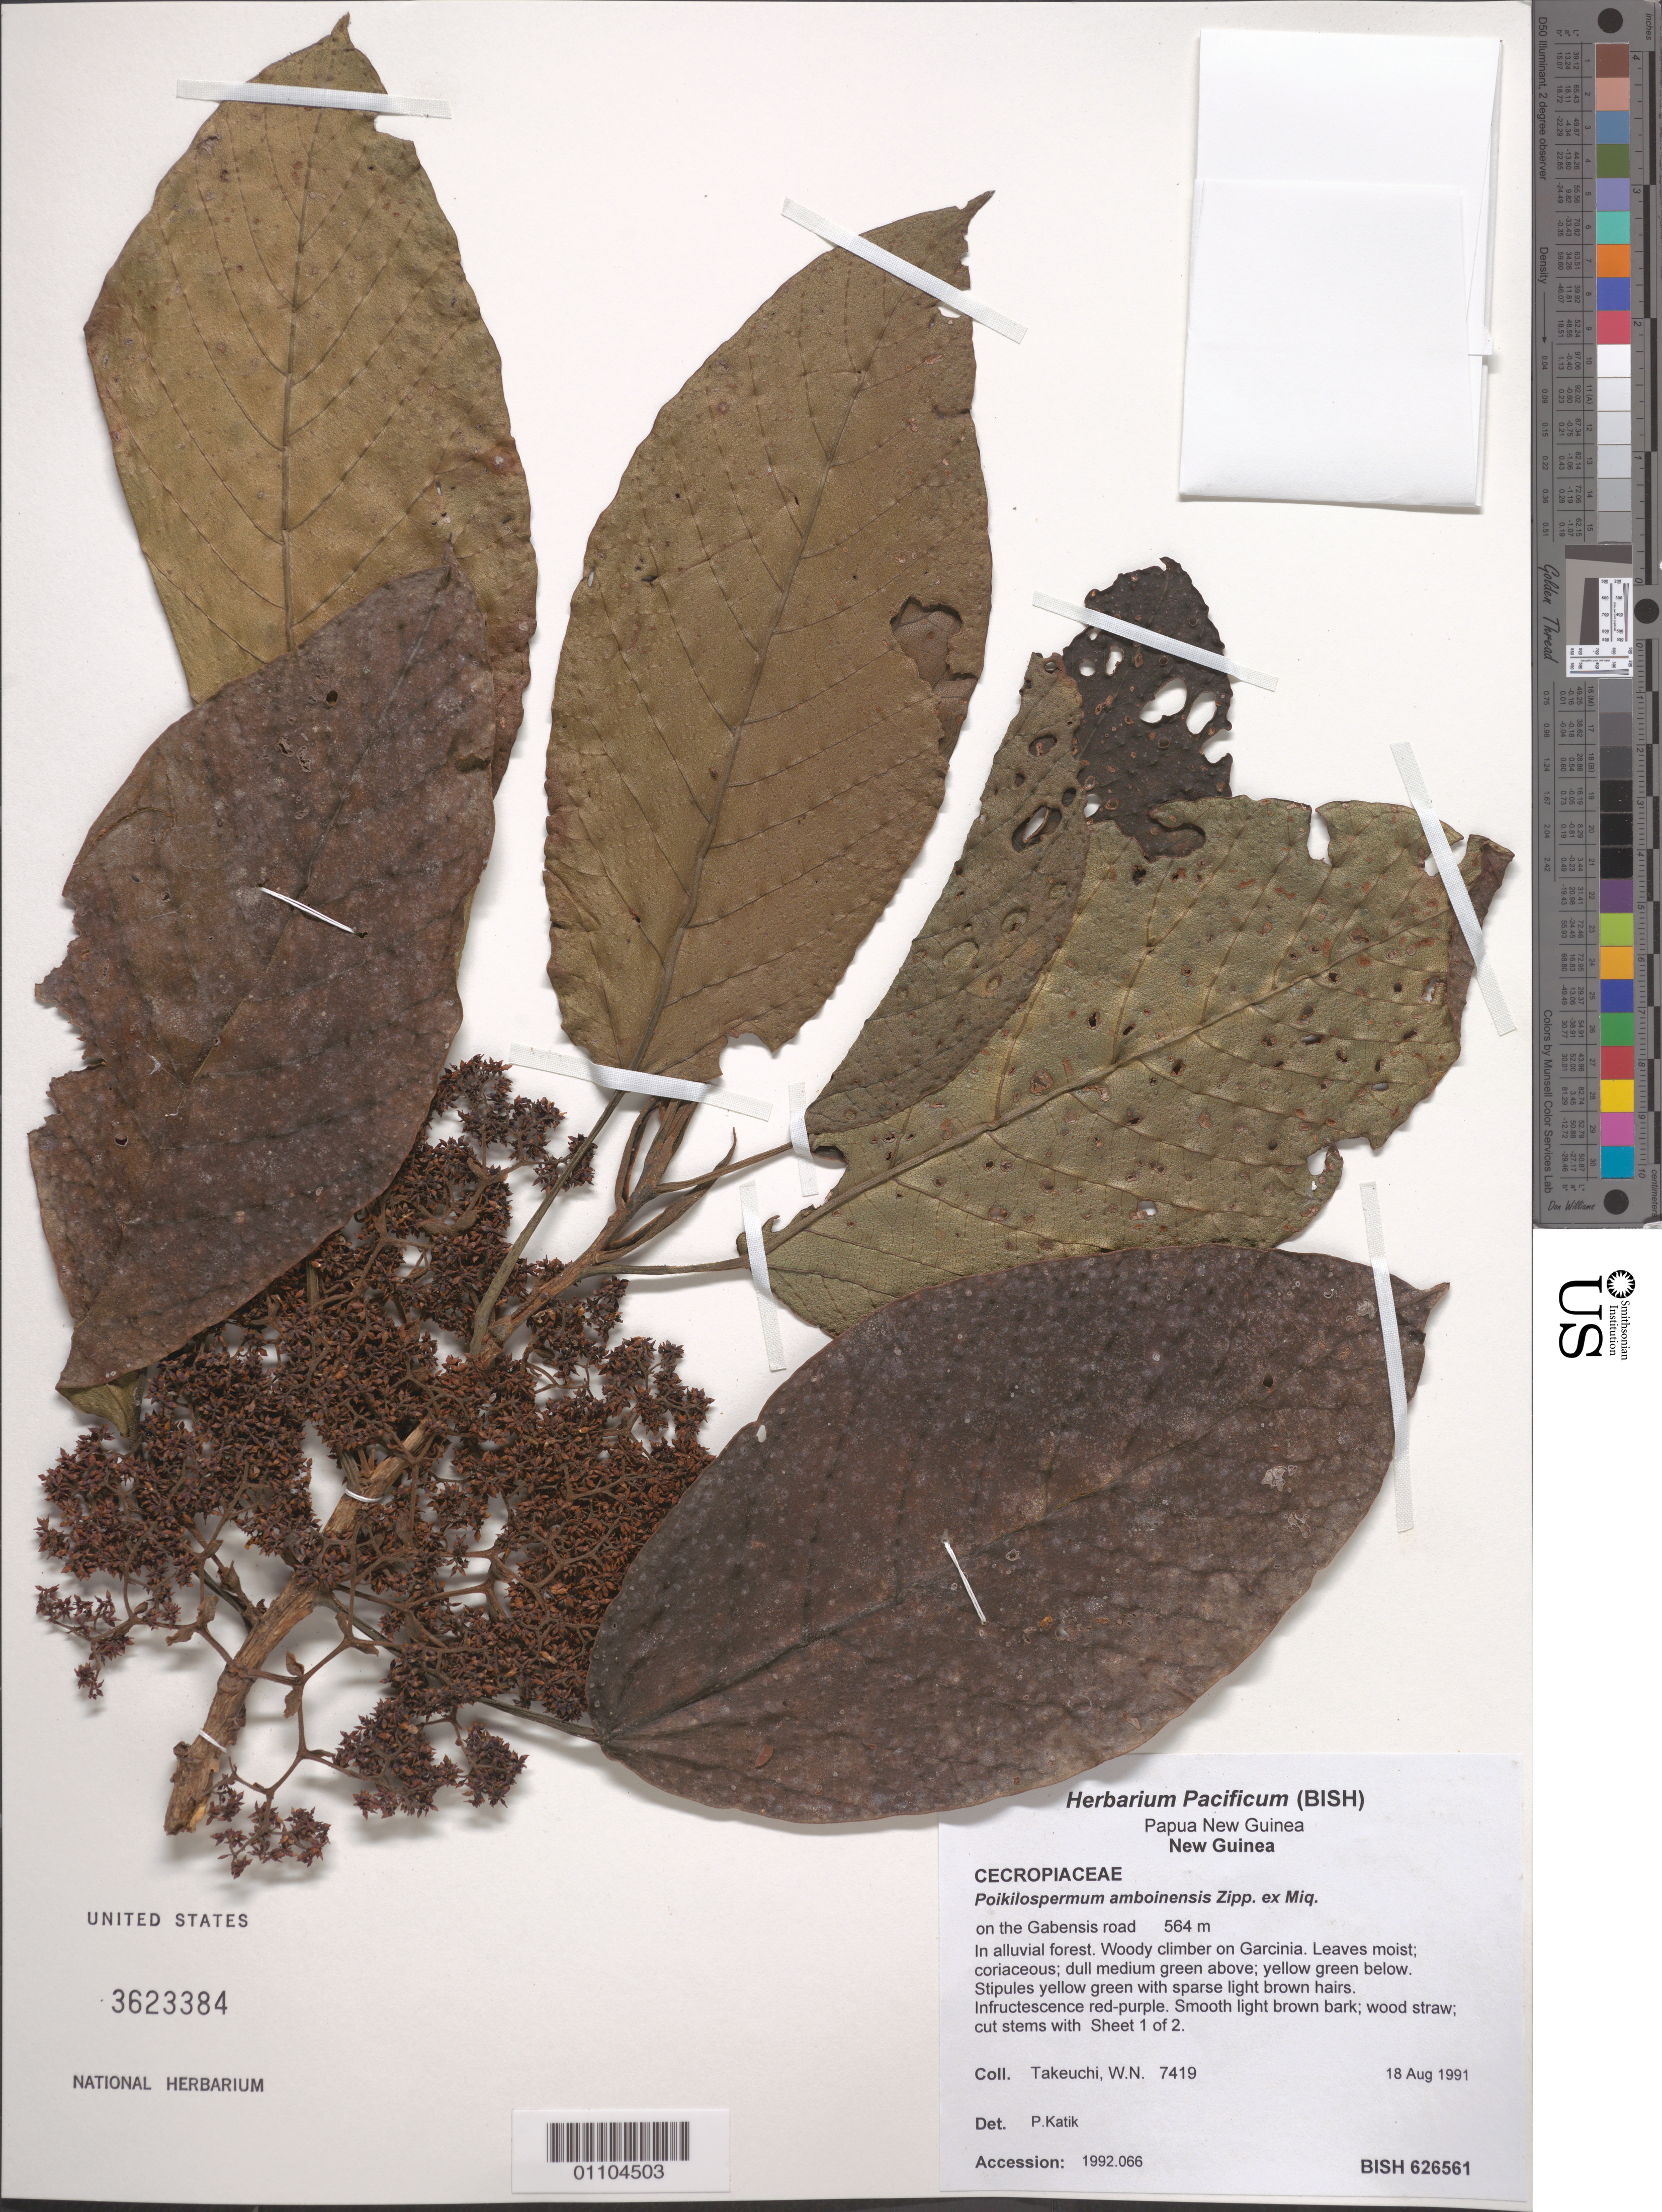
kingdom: Plantae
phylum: Tracheophyta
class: Magnoliopsida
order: Rosales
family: Urticaceae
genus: Poikilospermum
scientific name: Poikilospermum amboinense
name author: Zipp. & Miq.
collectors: W. N. Takeuchi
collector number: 7419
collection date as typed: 18 Aug 1991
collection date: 1991-08-18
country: Papua New Guinea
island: New Guinea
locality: On the Gabensis road.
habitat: In alluvial forest.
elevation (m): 564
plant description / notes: "cut stems with Sheet 1 of 2."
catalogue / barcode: US 3623384